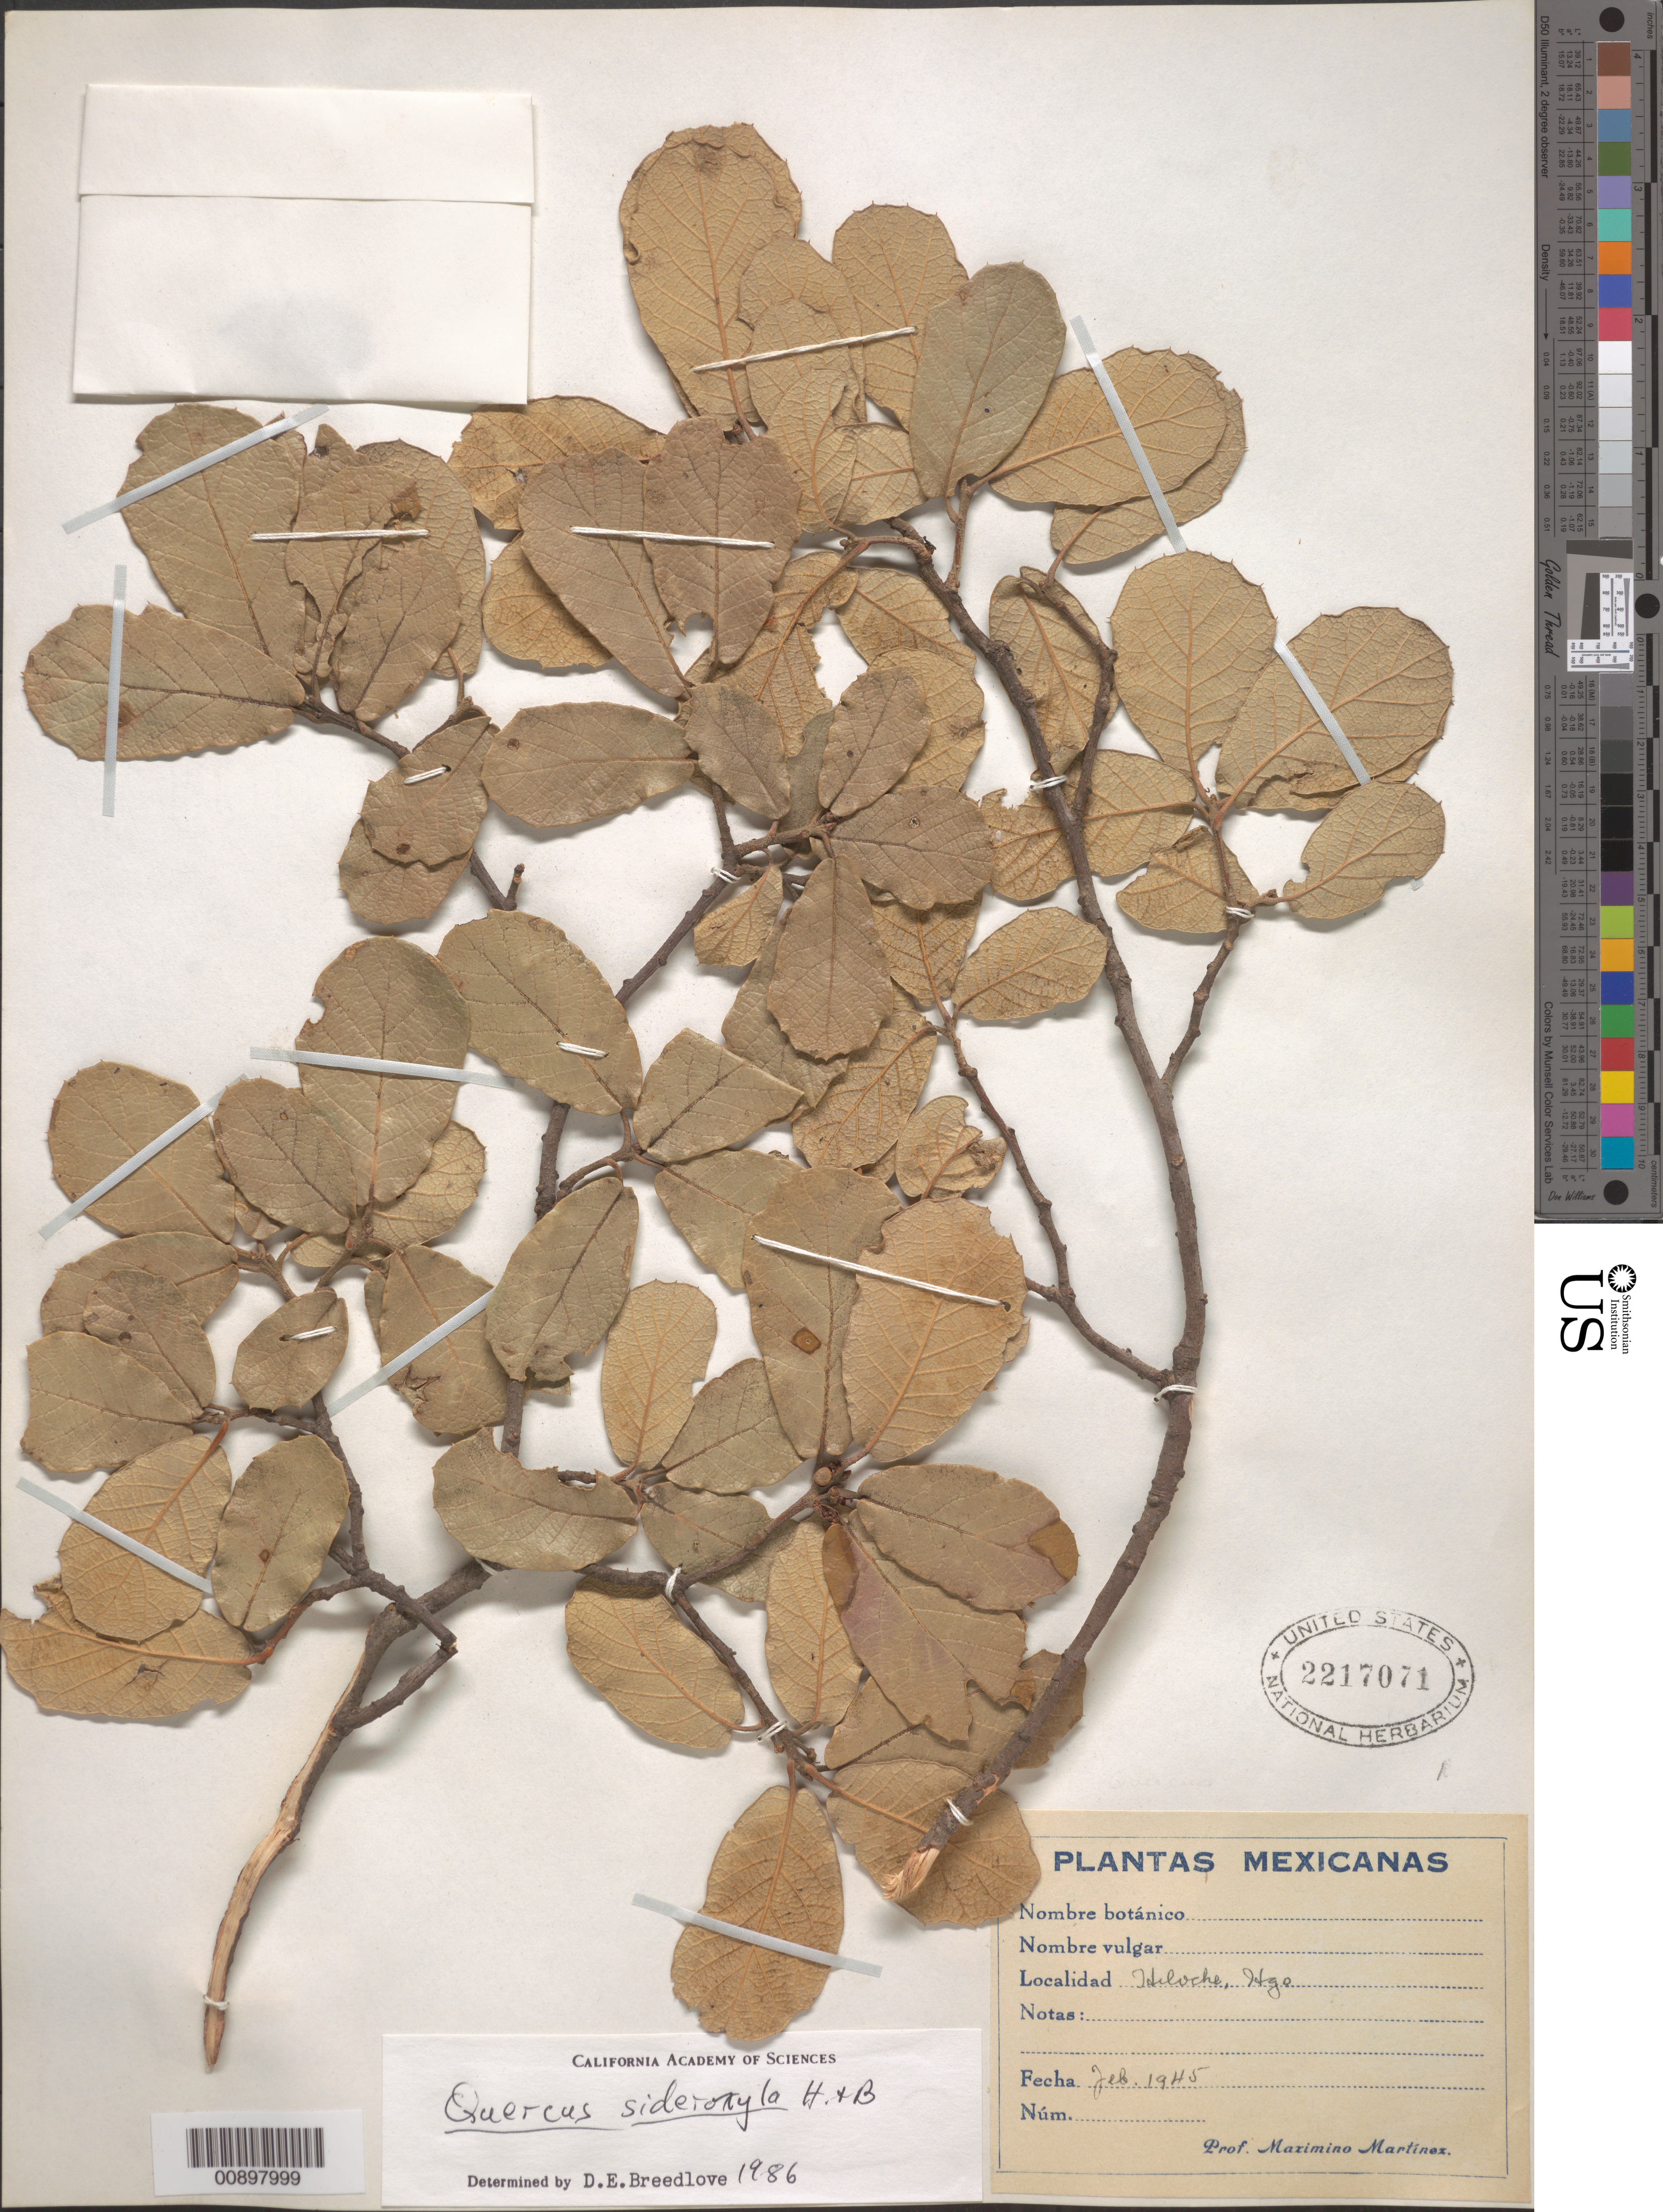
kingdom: Plantae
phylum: Tracheophyta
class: Magnoliopsida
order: Fagales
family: Fagaceae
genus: Quercus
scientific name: Quercus sideroxyla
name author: Humb. & Bonpl.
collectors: M. Martinez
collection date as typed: Feb 1945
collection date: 1945-02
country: Mexico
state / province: Hidalgo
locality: Hiloche, Hidalgo.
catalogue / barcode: US 2217071